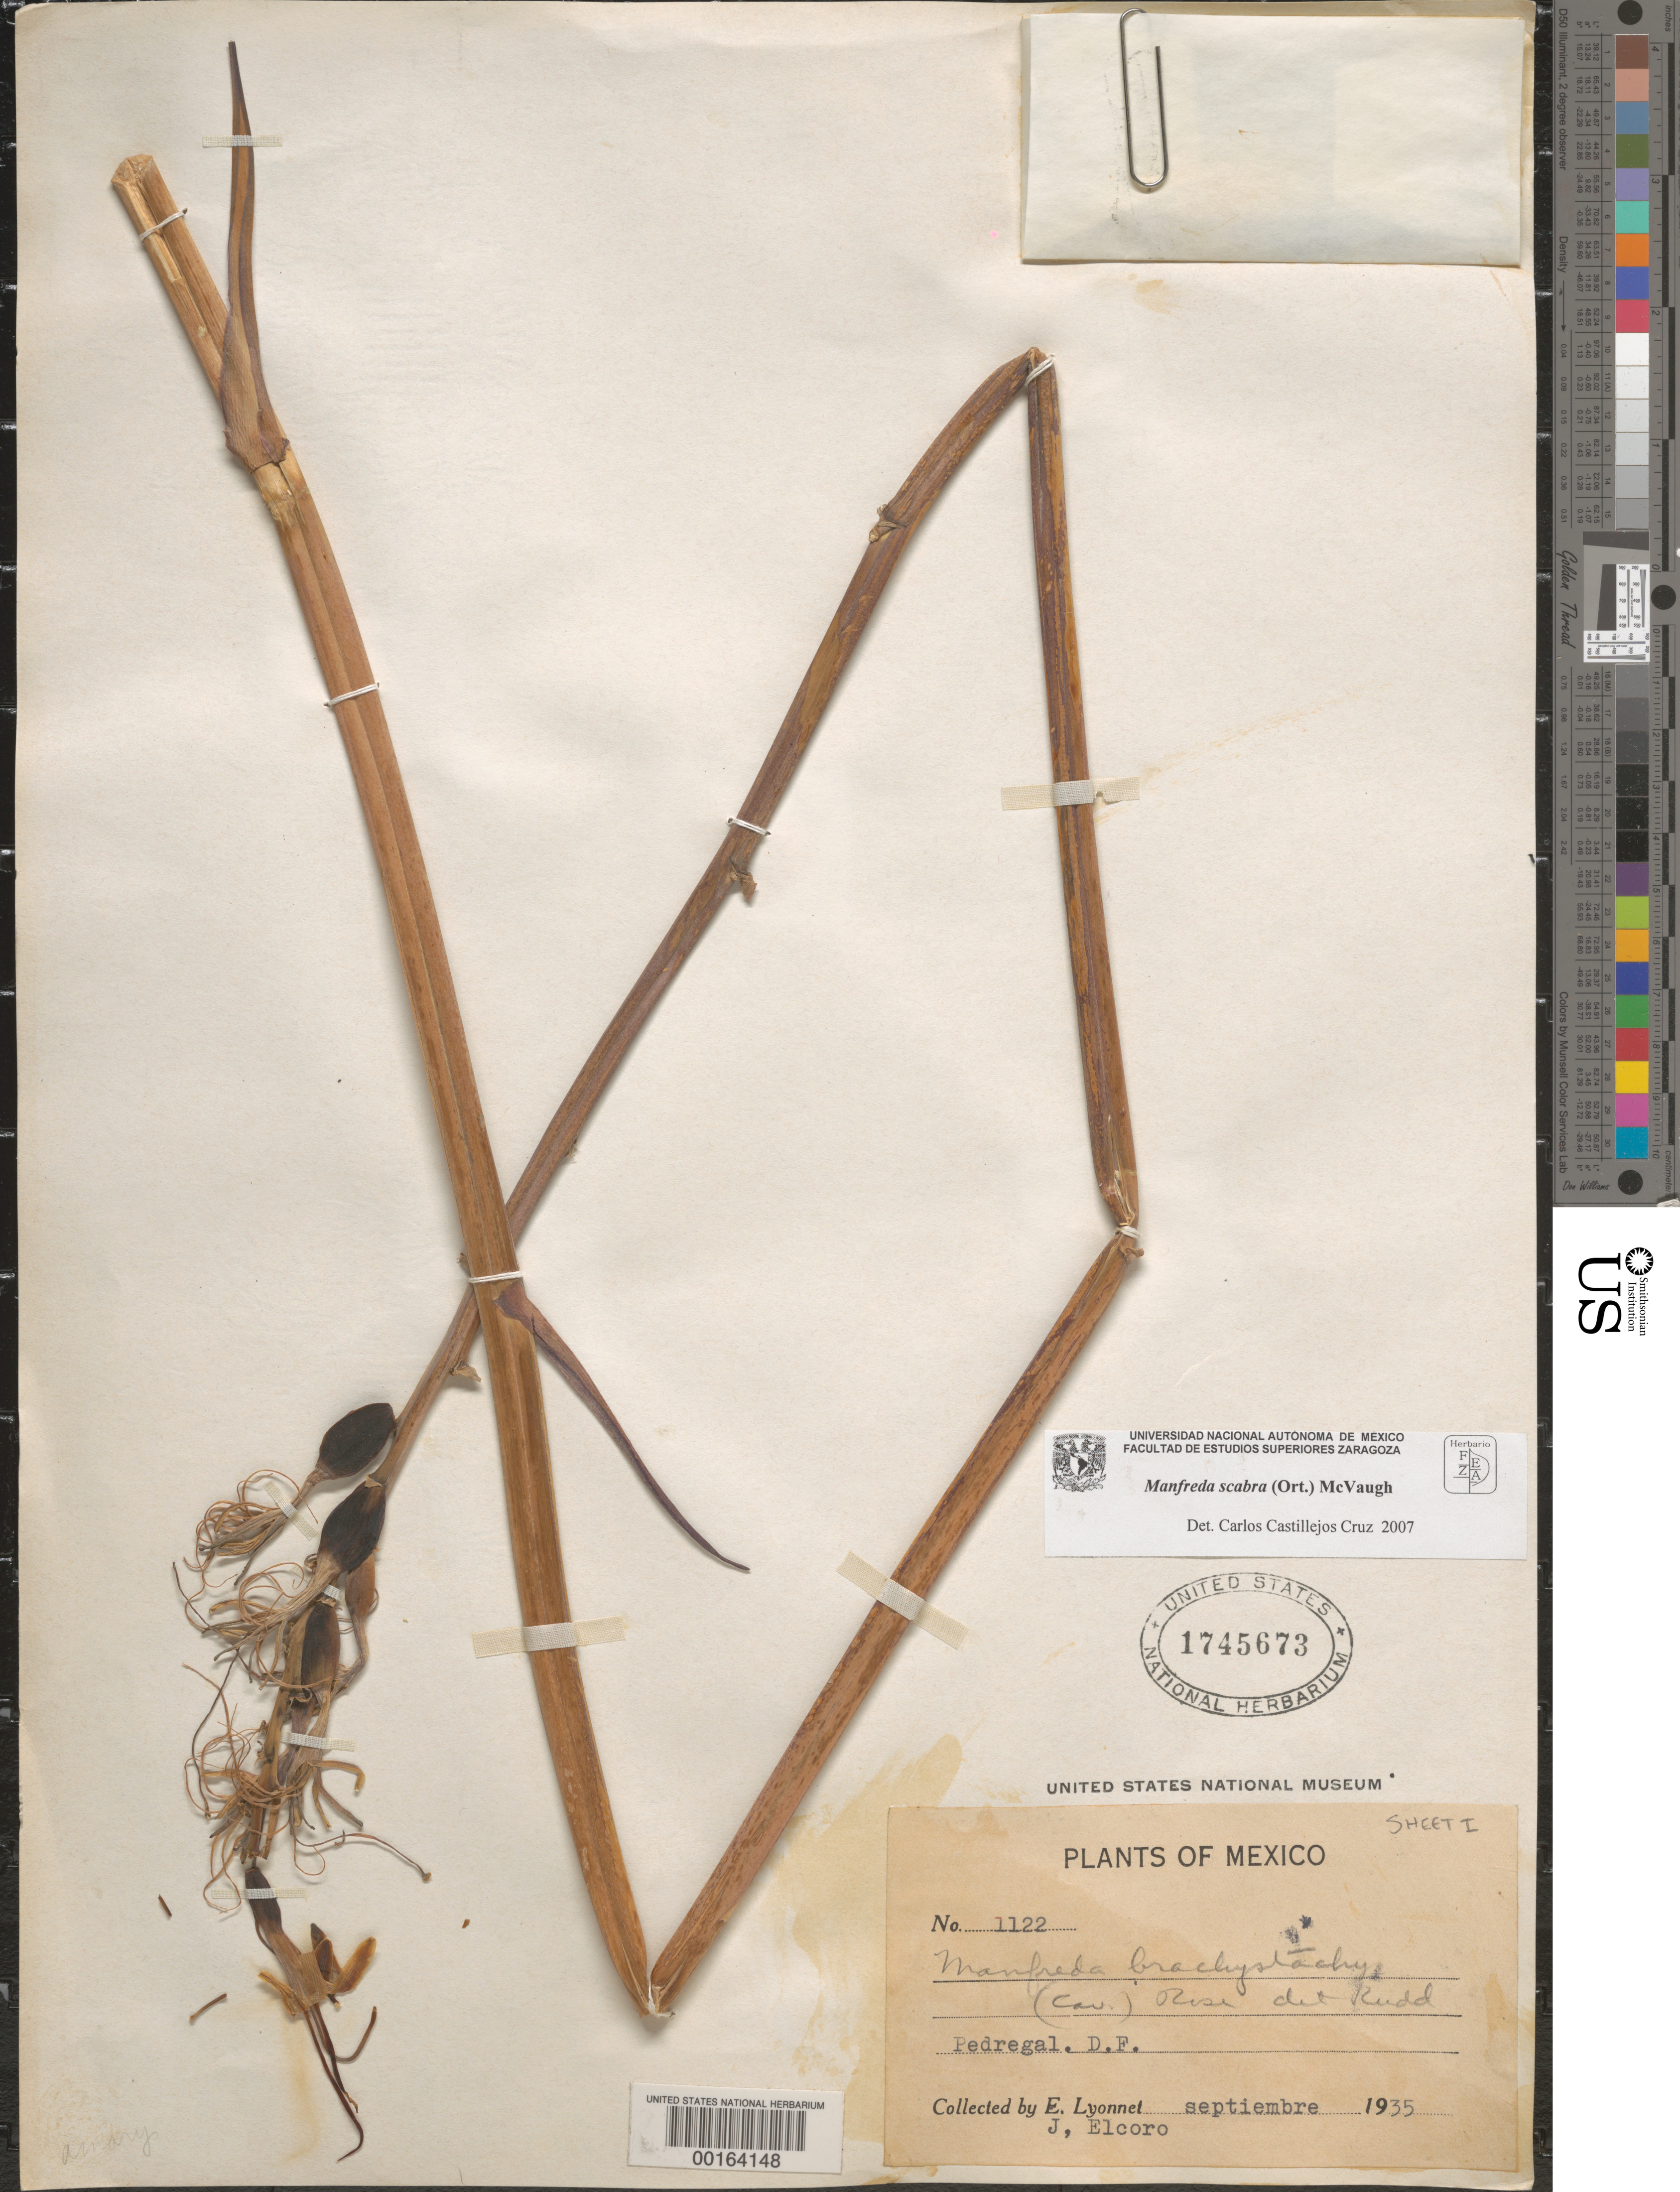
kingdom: Plantae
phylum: Tracheophyta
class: Liliopsida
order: Asparagales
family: Asparagaceae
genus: Manfreda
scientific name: Manfreda scabra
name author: (Ortega) McVaugh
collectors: Bro. E. Lyonnet & J. Elcoro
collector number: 1122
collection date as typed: Sep 1935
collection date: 1935-09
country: Mexico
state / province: Distrito Federal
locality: Pedregal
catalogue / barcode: US 1745673